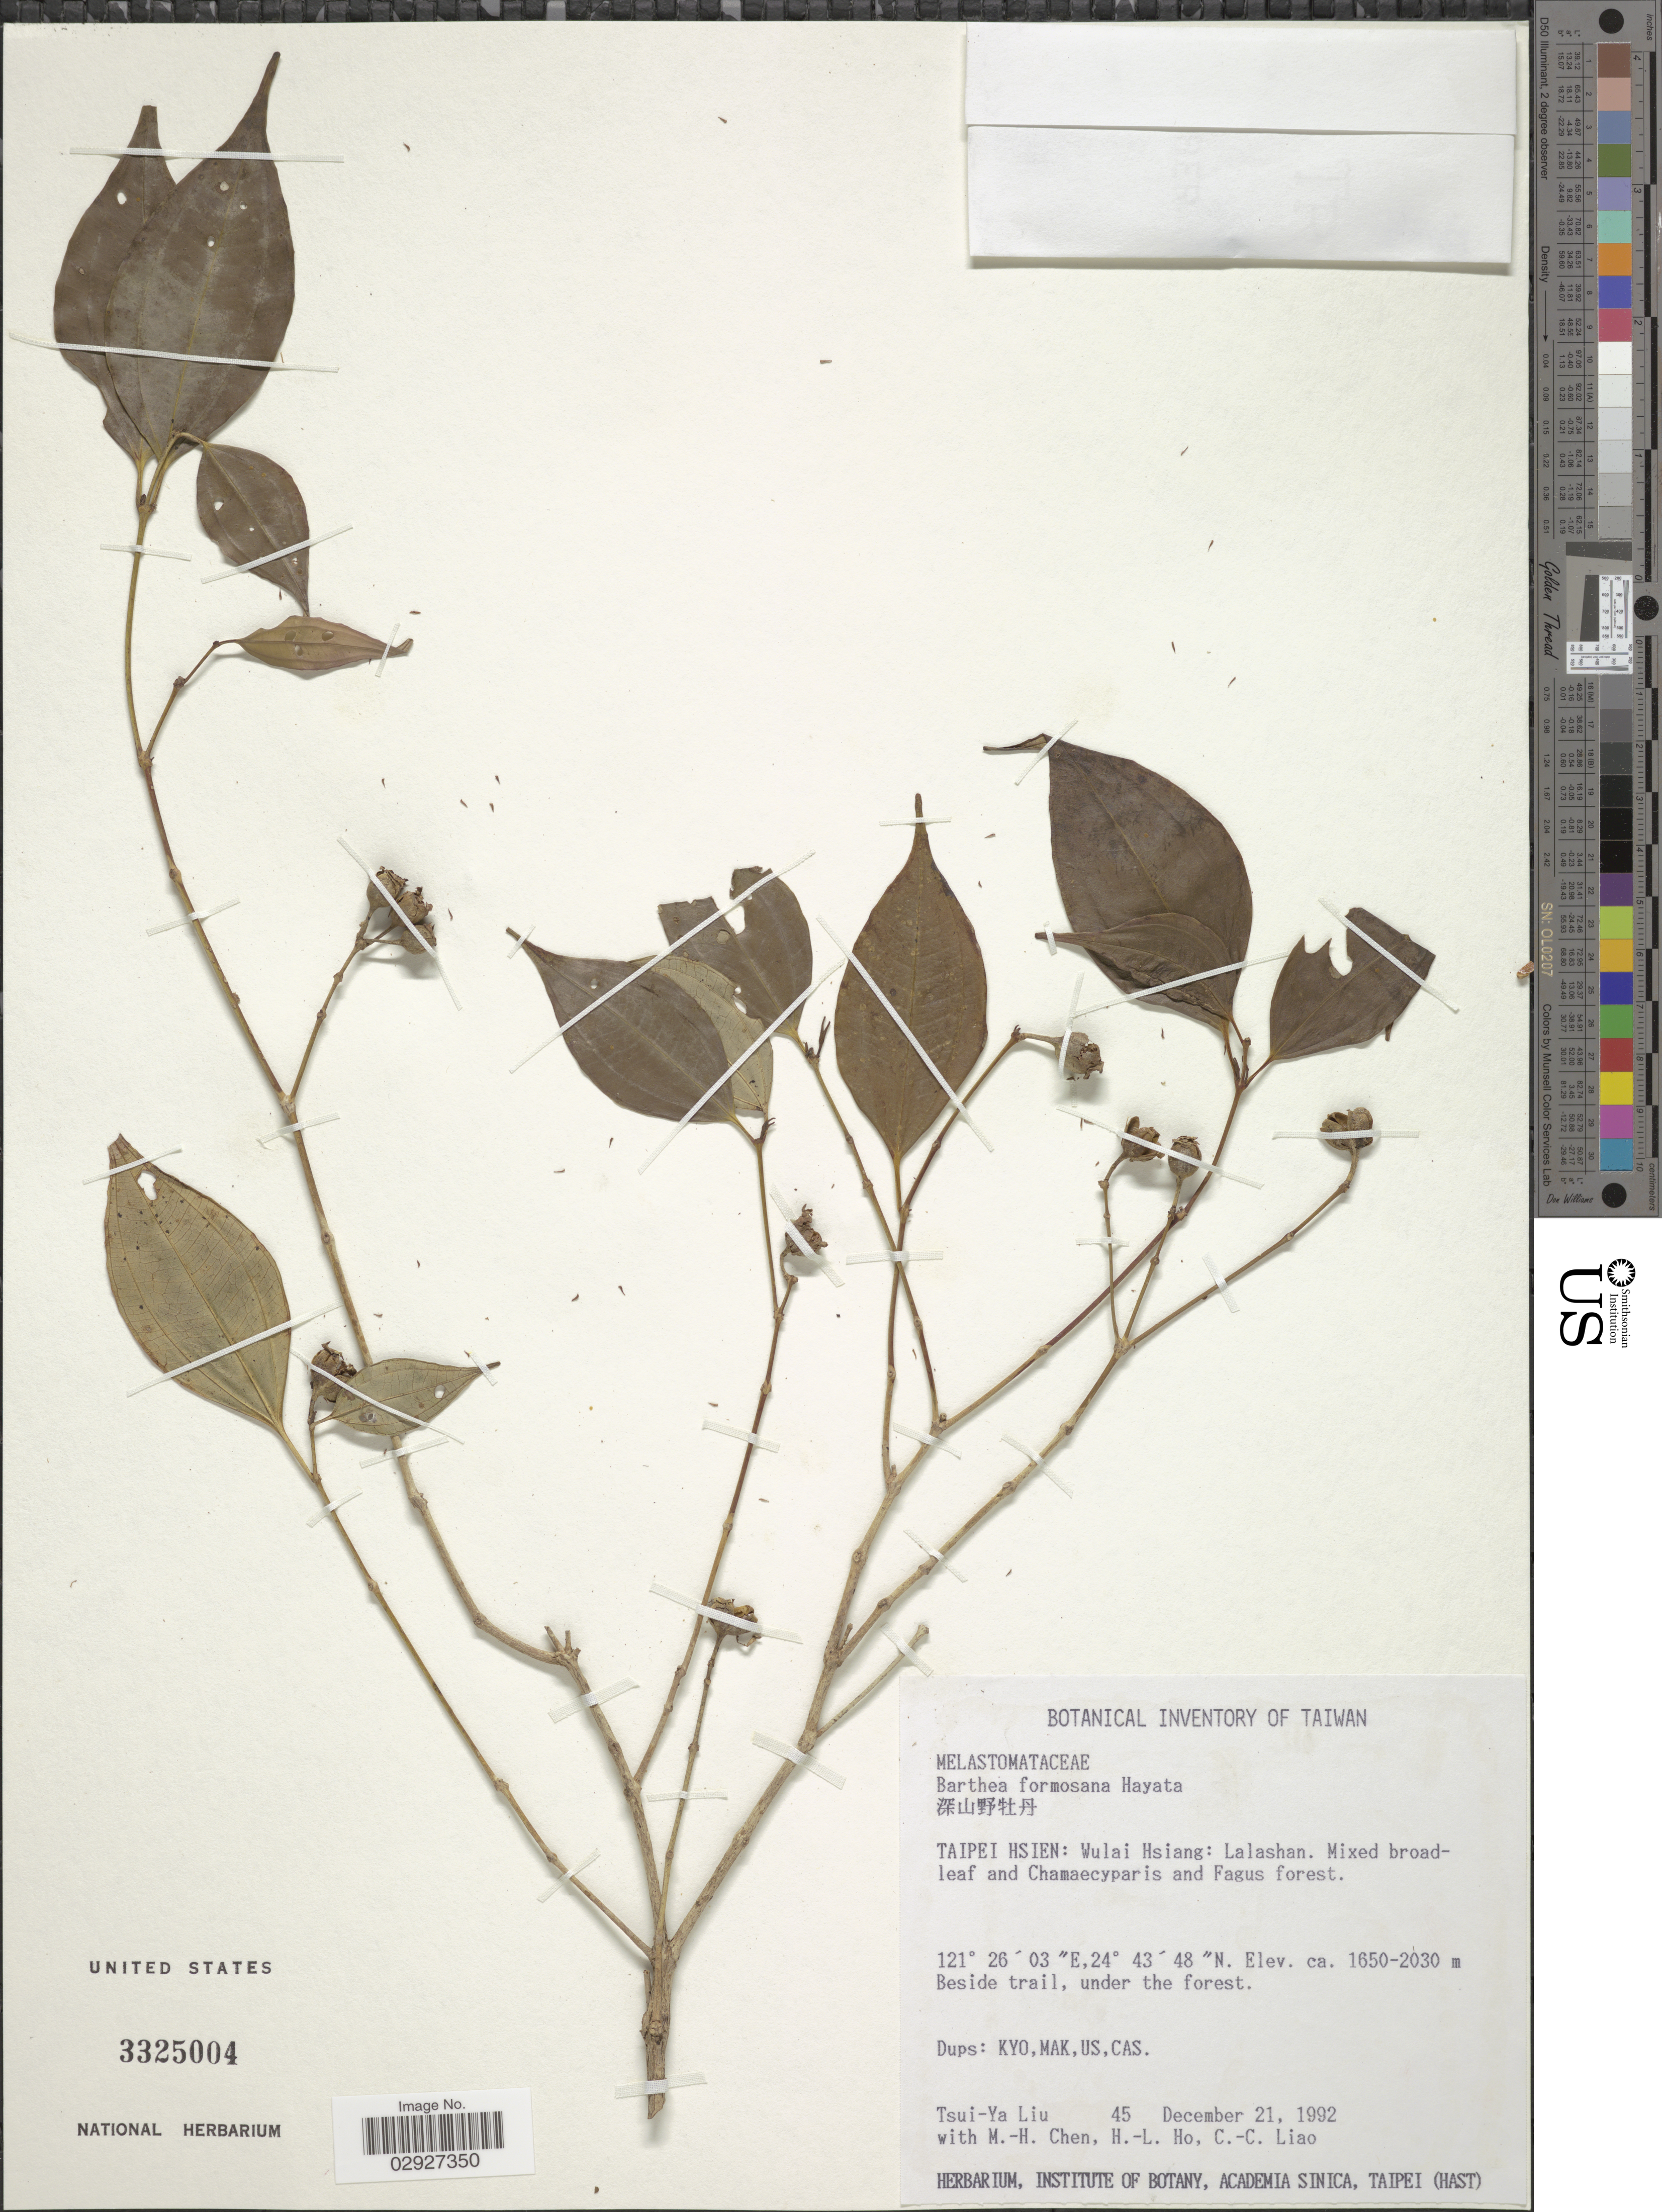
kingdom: Plantae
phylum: Tracheophyta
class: Magnoliopsida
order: Myrtales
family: Melastomataceae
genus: Barthea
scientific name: Barthea formosana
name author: Hayata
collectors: T. Y. Liu, M. H. Chen, H. Ho & C. Liao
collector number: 45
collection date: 1992-12-21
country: Taiwan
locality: Taipei Hsien: Wulai Hsiang: Lalashan.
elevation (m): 1650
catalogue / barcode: US 3325004